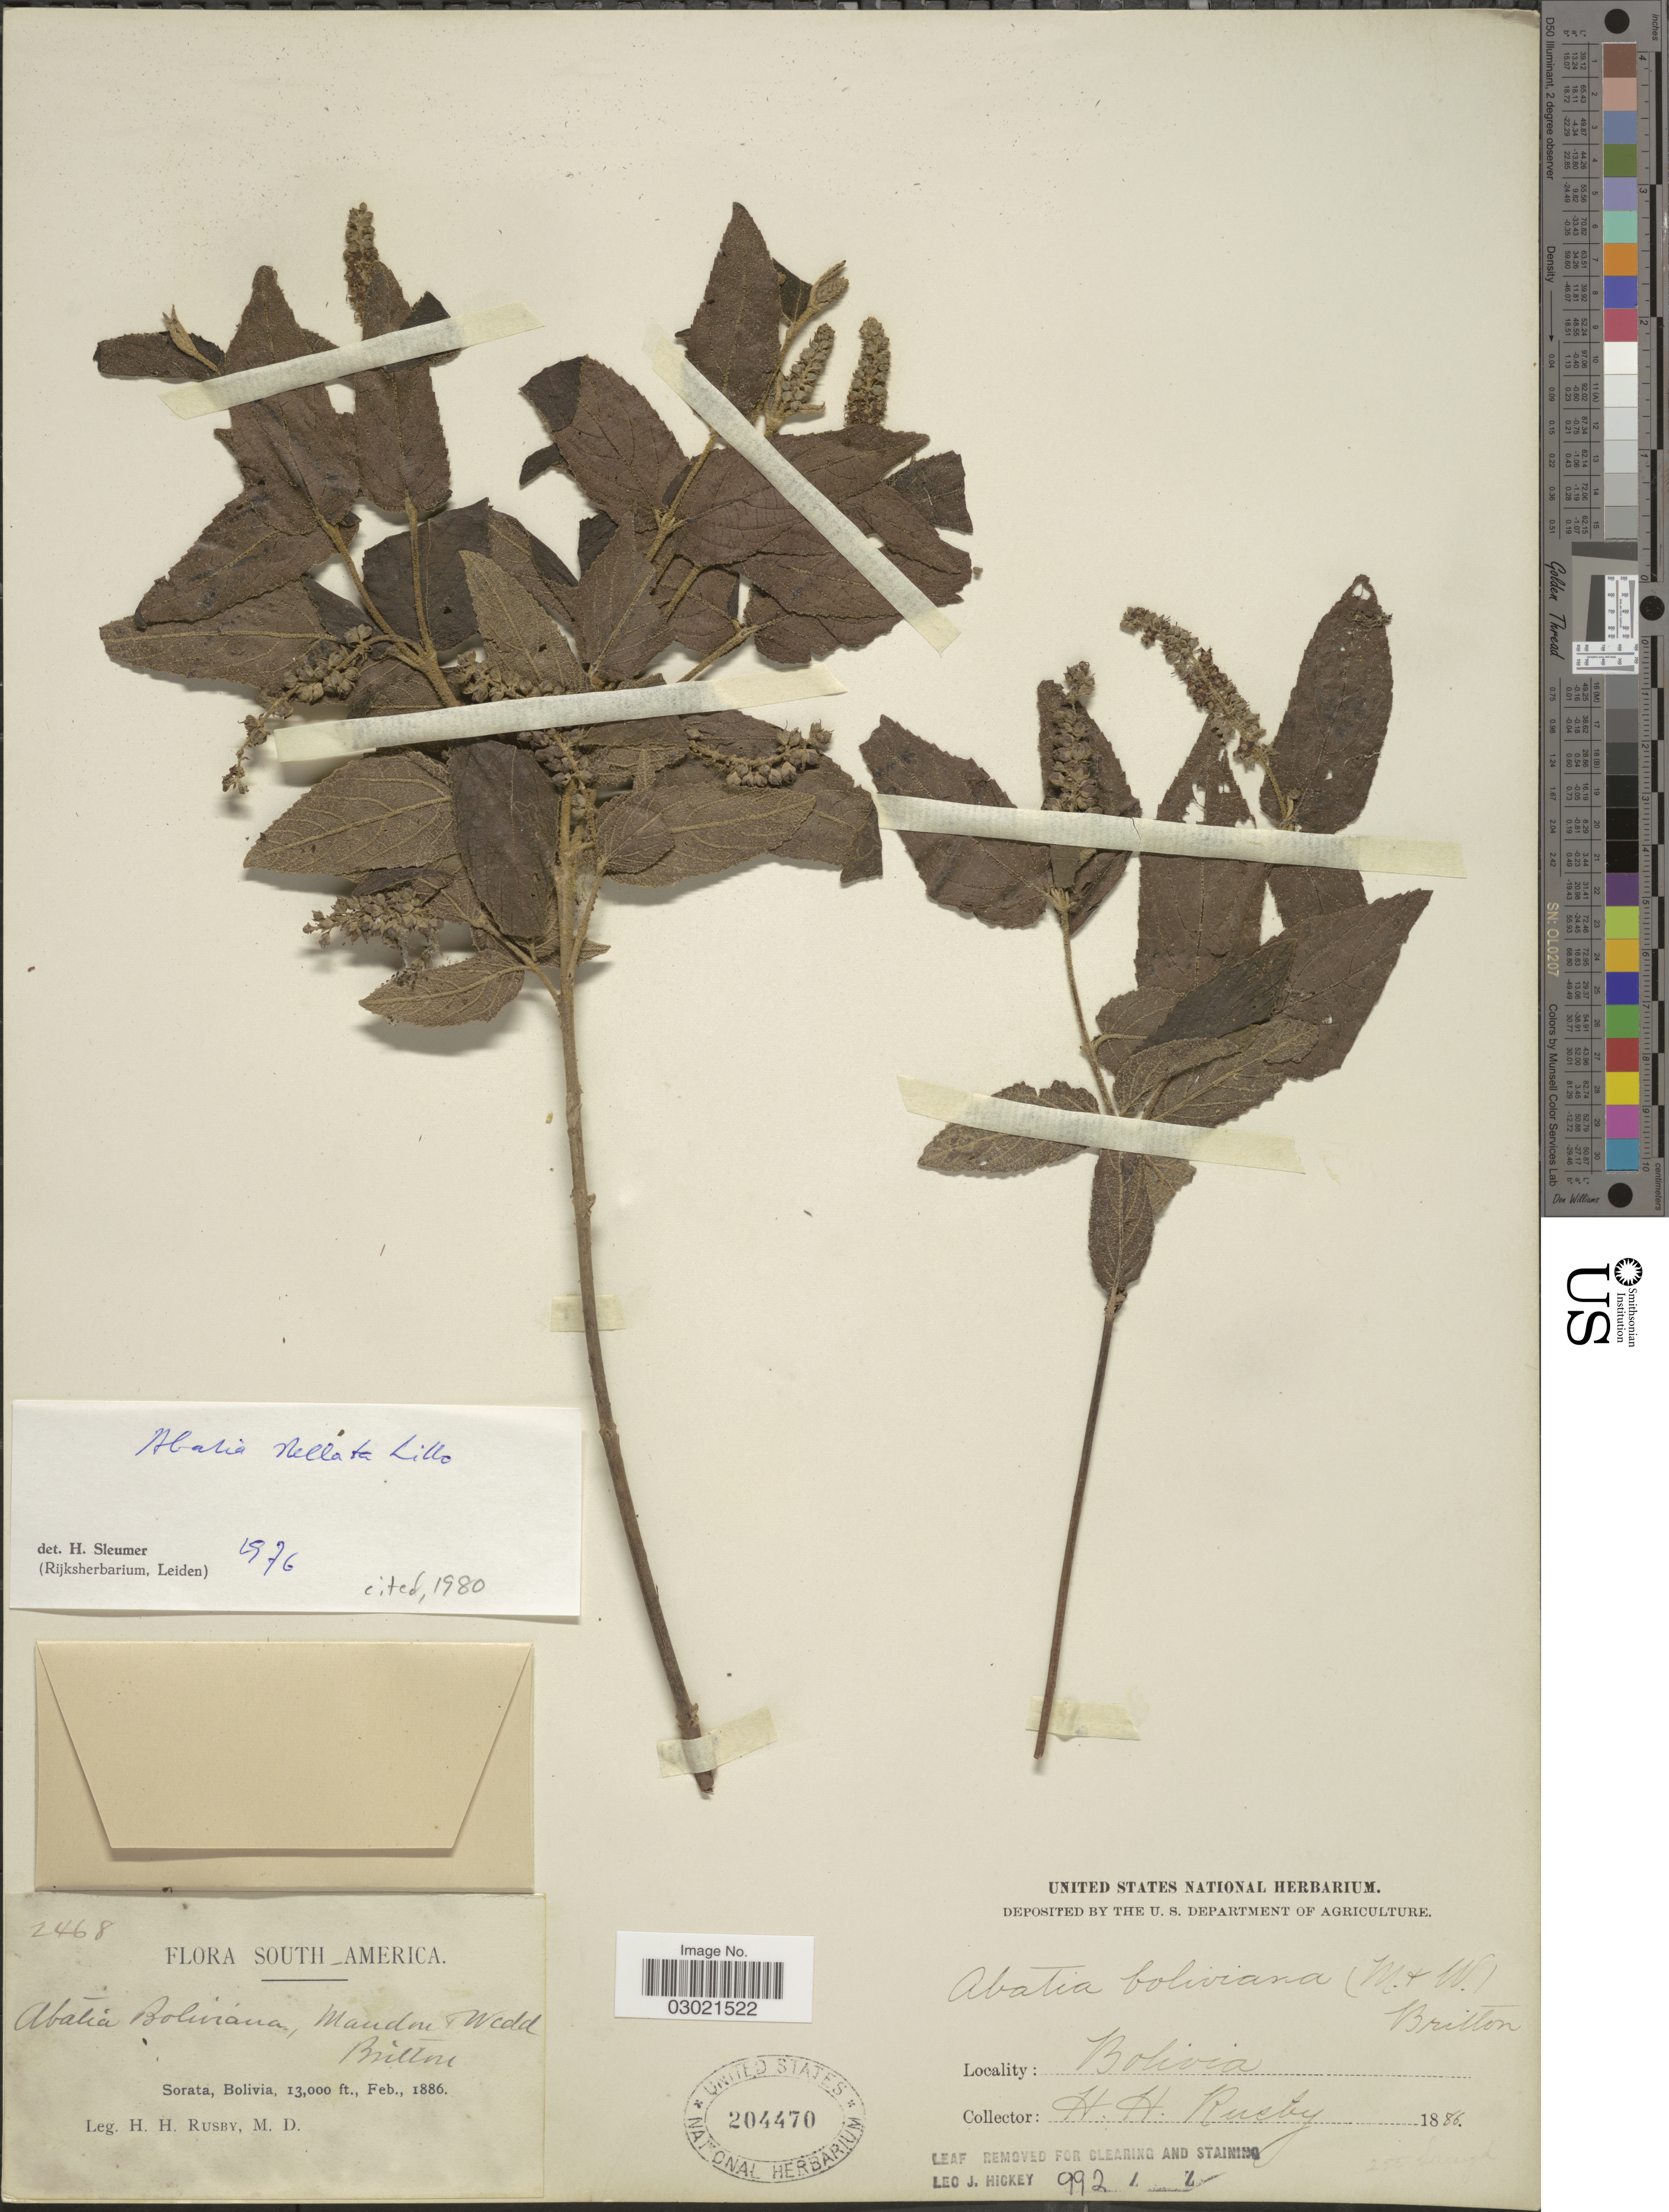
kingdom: Plantae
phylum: Tracheophyta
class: Magnoliopsida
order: Malpighiales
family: Salicaceae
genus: Abatia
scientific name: Abatia stellata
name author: Lillo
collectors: H. H. Rusby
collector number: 2468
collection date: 1886-02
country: Bolivia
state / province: La Páz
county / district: Larecaja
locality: Sorata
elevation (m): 3962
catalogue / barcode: US 204470